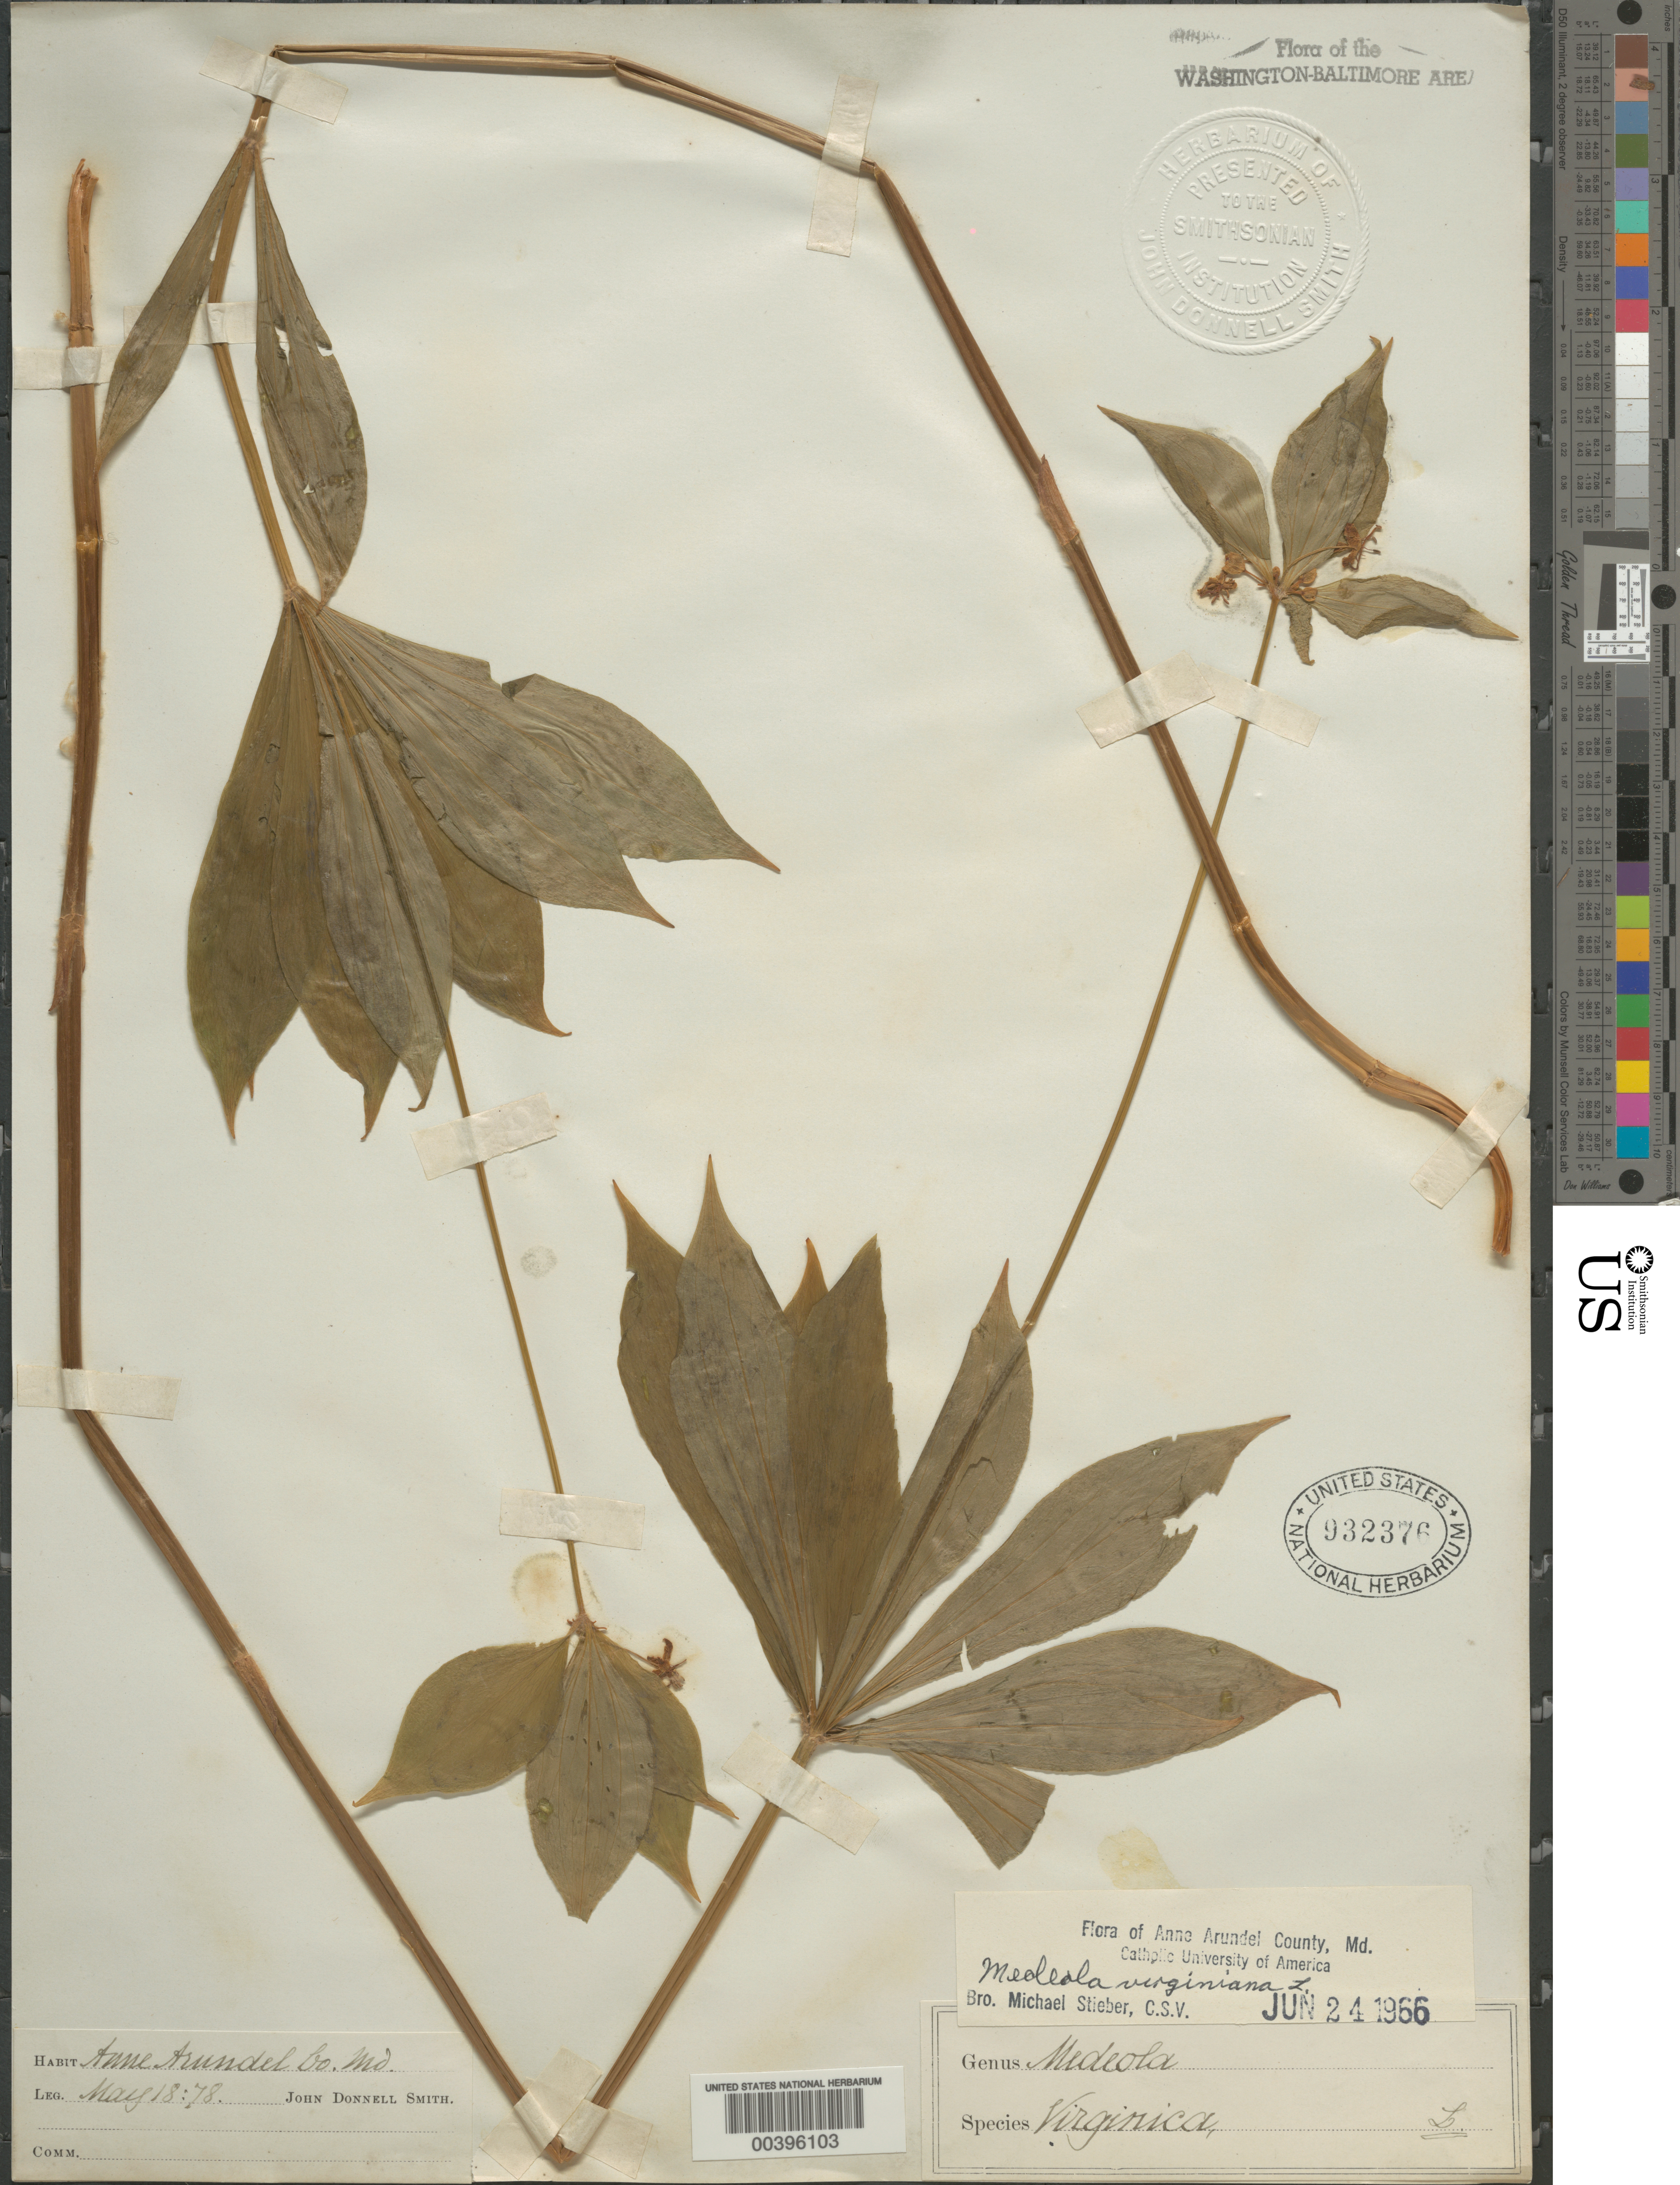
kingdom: Plantae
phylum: Tracheophyta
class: Liliopsida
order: Liliales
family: Liliaceae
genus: Medeola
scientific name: Medeola virginiana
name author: (L.) Desf.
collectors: J. P. Smith Jr.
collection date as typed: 18 May 1878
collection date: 1878-05-18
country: United States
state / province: Maryland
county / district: Anne Arundel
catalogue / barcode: US 932376